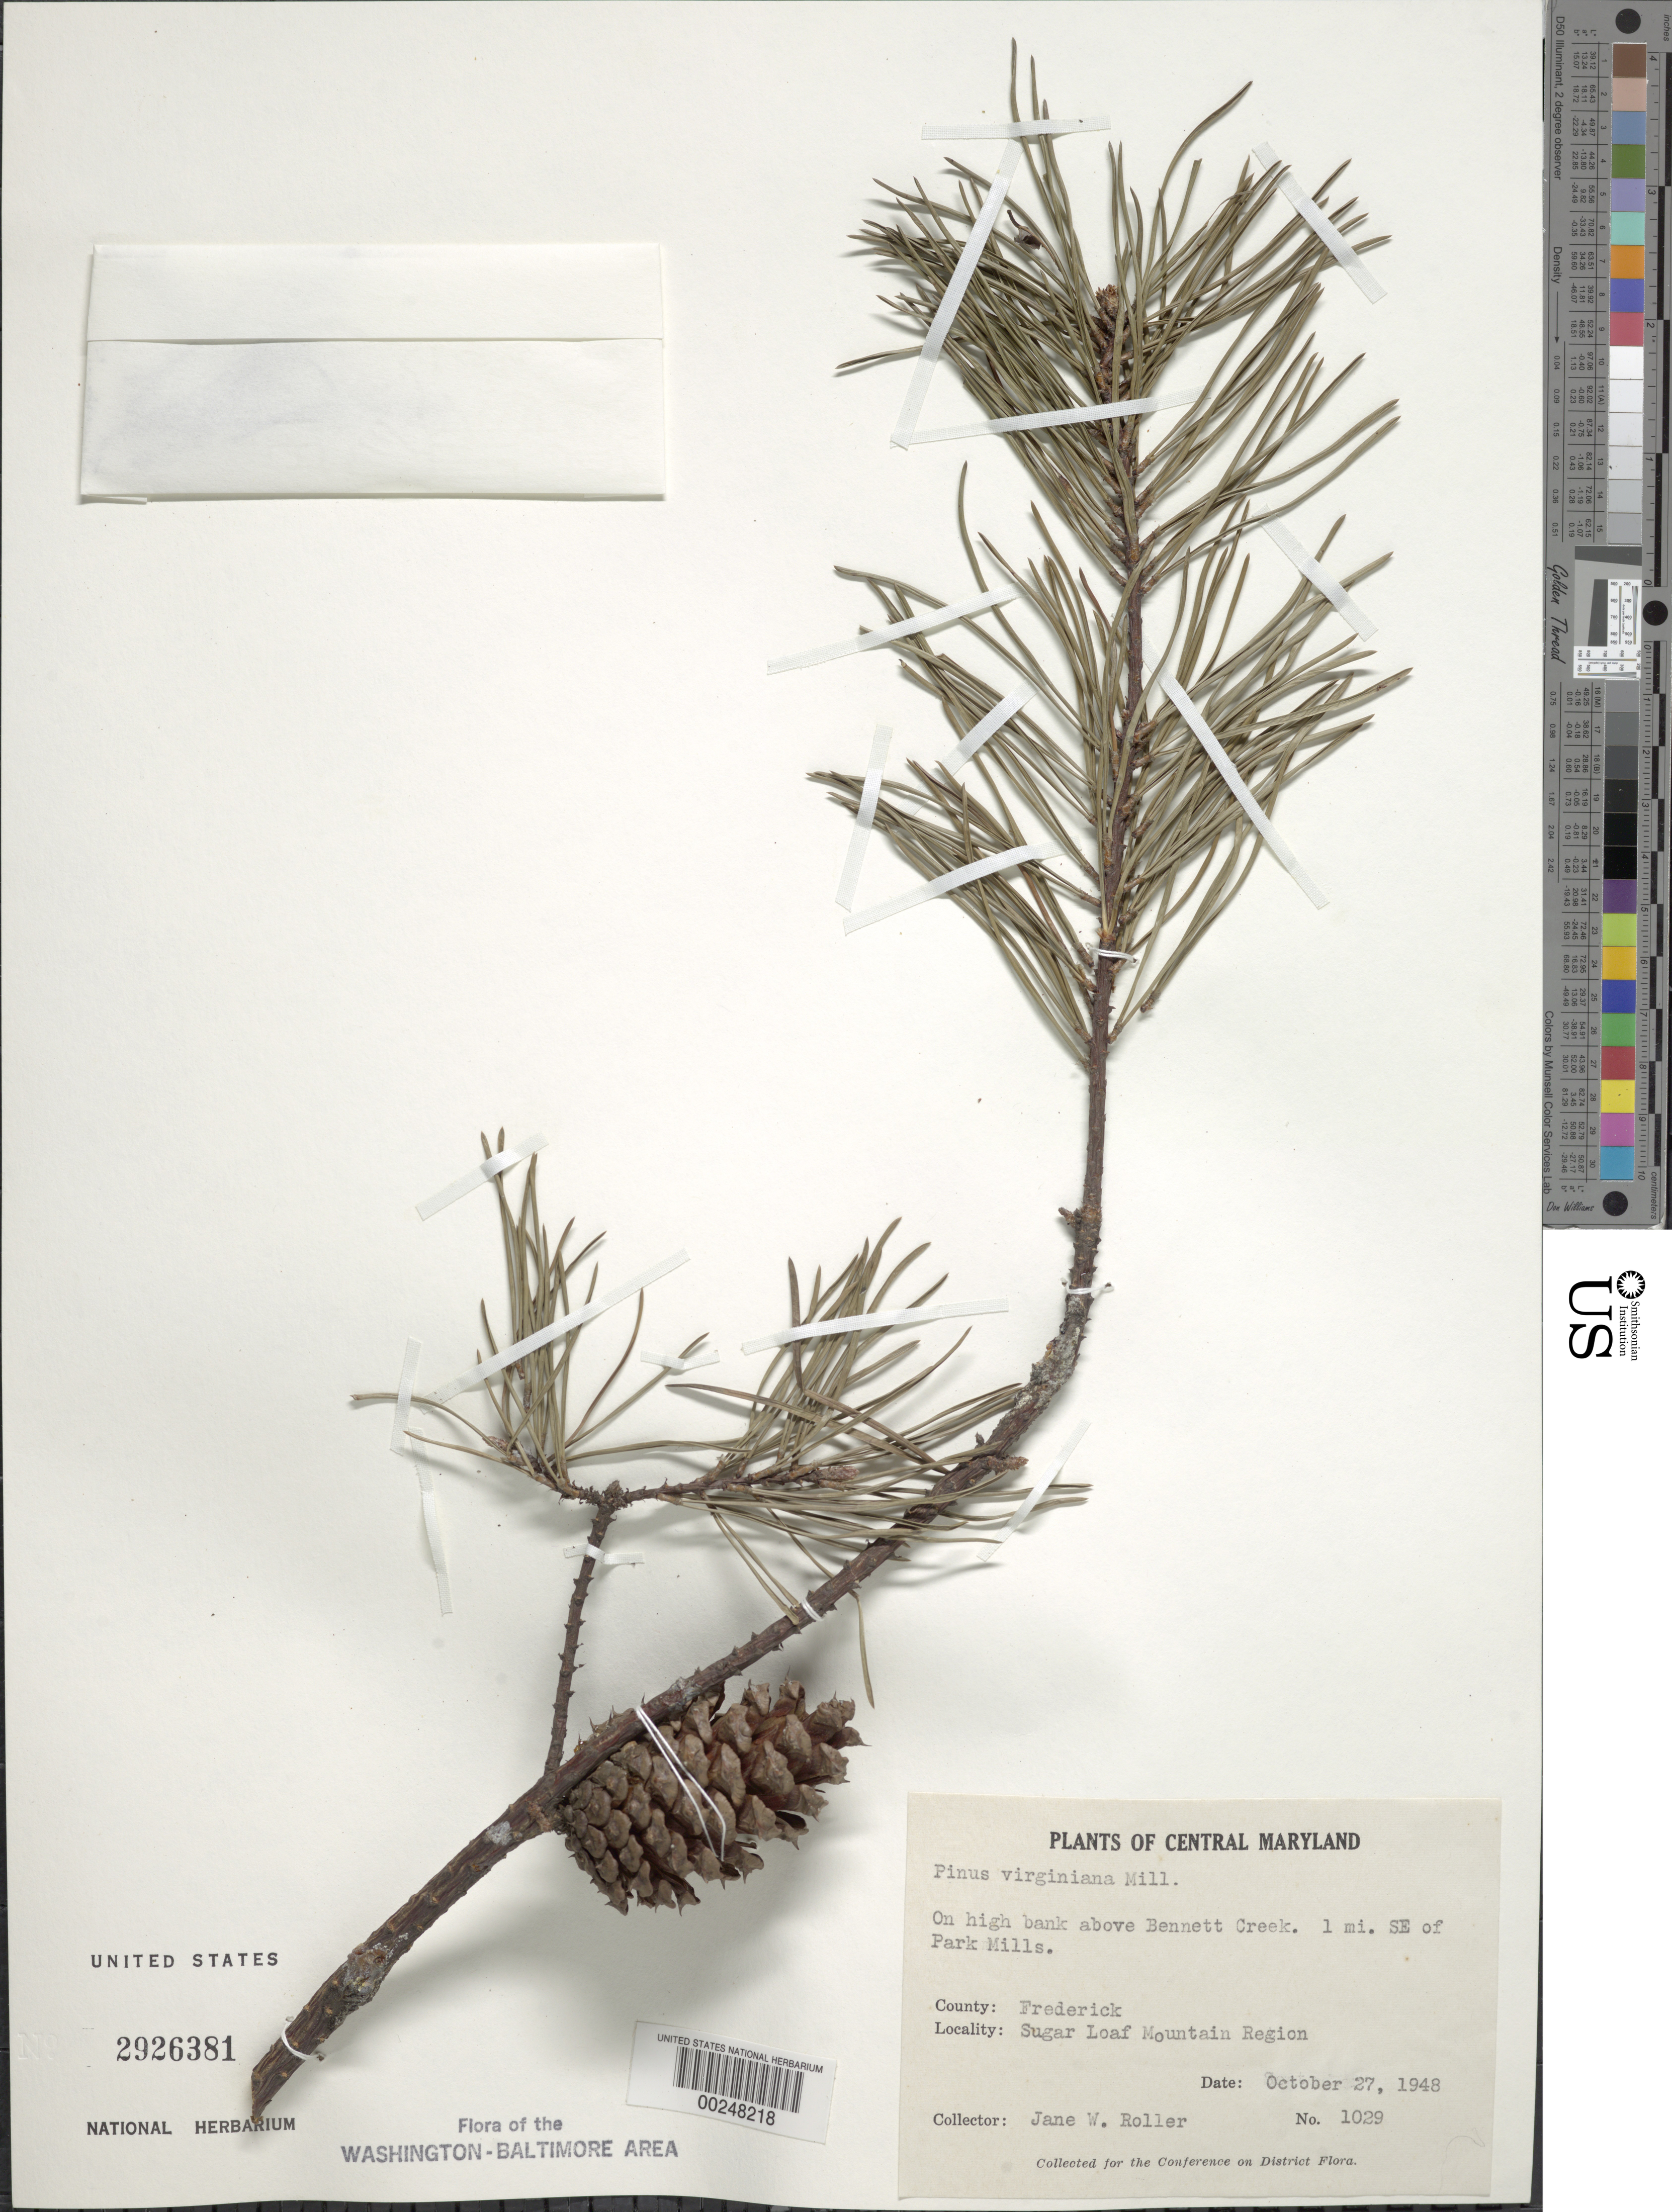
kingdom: Plantae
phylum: Tracheophyta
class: Pinopsida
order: Pinales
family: Pinaceae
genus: Pinus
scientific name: Pinus virginiana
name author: Mill.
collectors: J. W. Roller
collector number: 1029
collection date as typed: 27 Oct 1929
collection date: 1929-10-27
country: United States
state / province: Maryland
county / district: Frederick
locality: Above Bennett Creek, southeast of Park Mills, Sugarloaf Mountain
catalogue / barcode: US 2926381